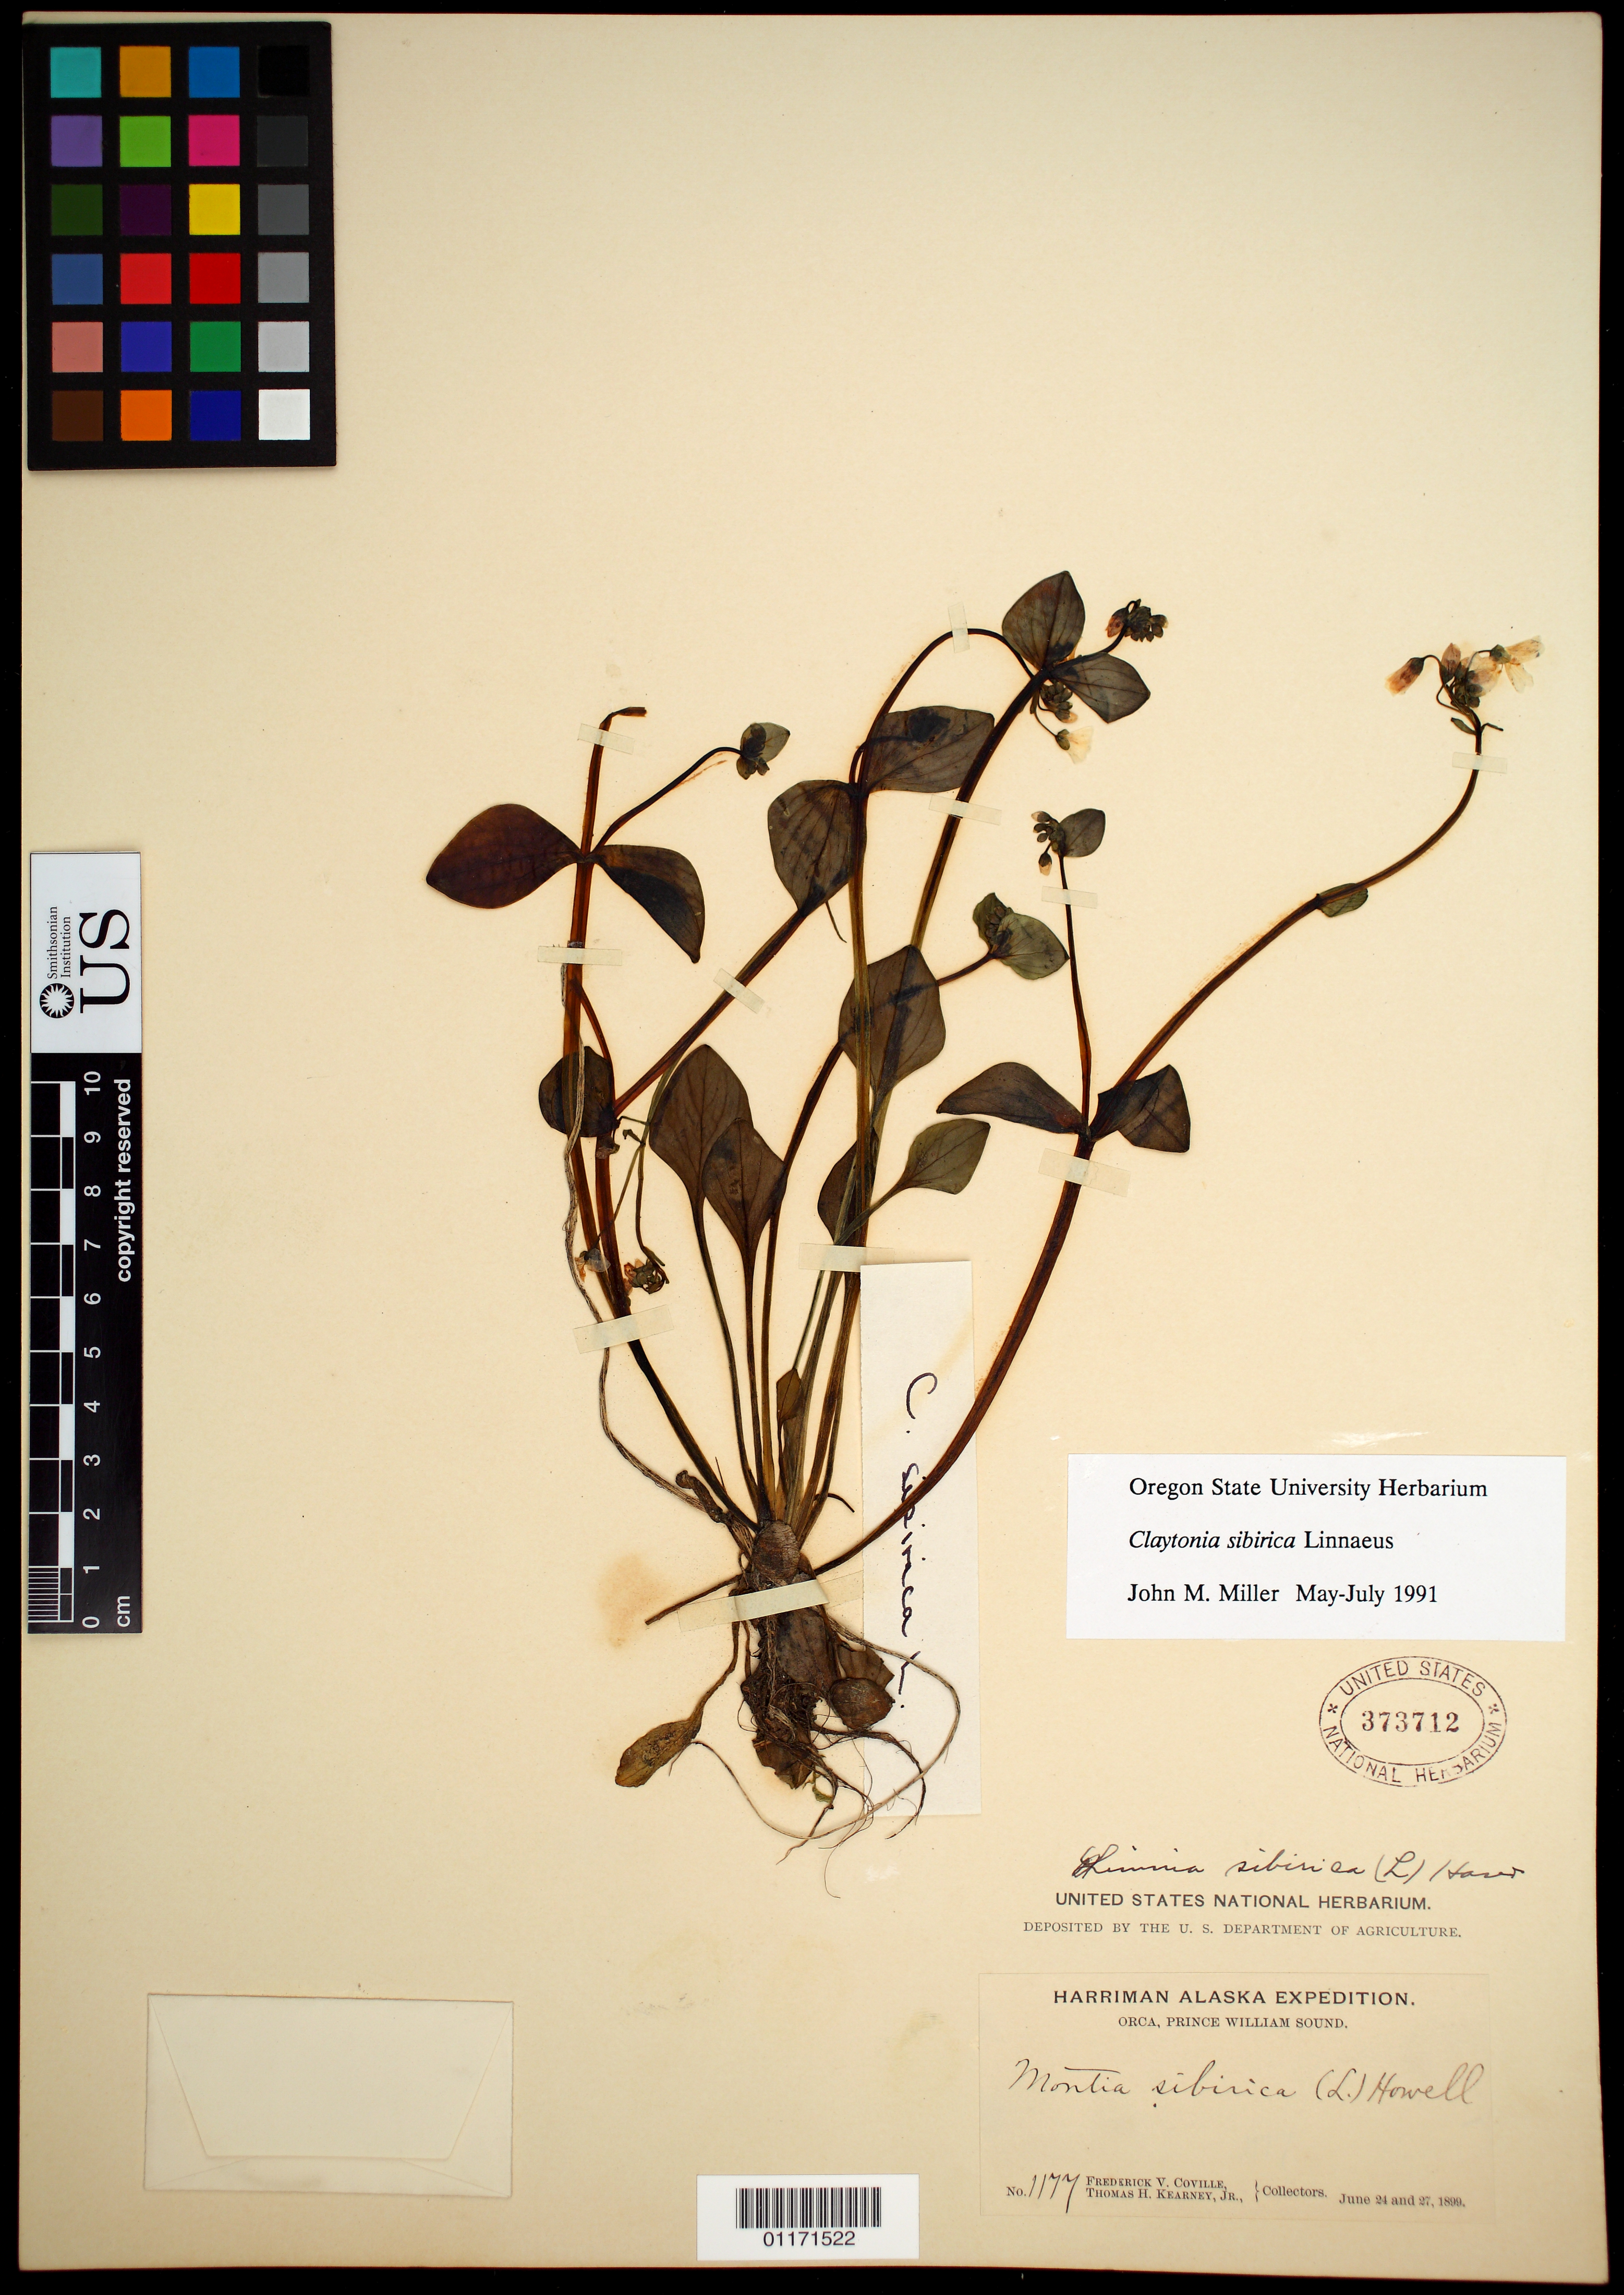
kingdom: Plantae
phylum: Tracheophyta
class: Magnoliopsida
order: Caryophyllales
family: Montiaceae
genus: Claytonia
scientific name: Claytonia sibirica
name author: L.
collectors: F. V. Coville & T. H. Kearney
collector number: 1177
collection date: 1899-06-24/1899-06-27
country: United States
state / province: Alaska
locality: Orca, Prince William Sound.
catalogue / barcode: US 373712